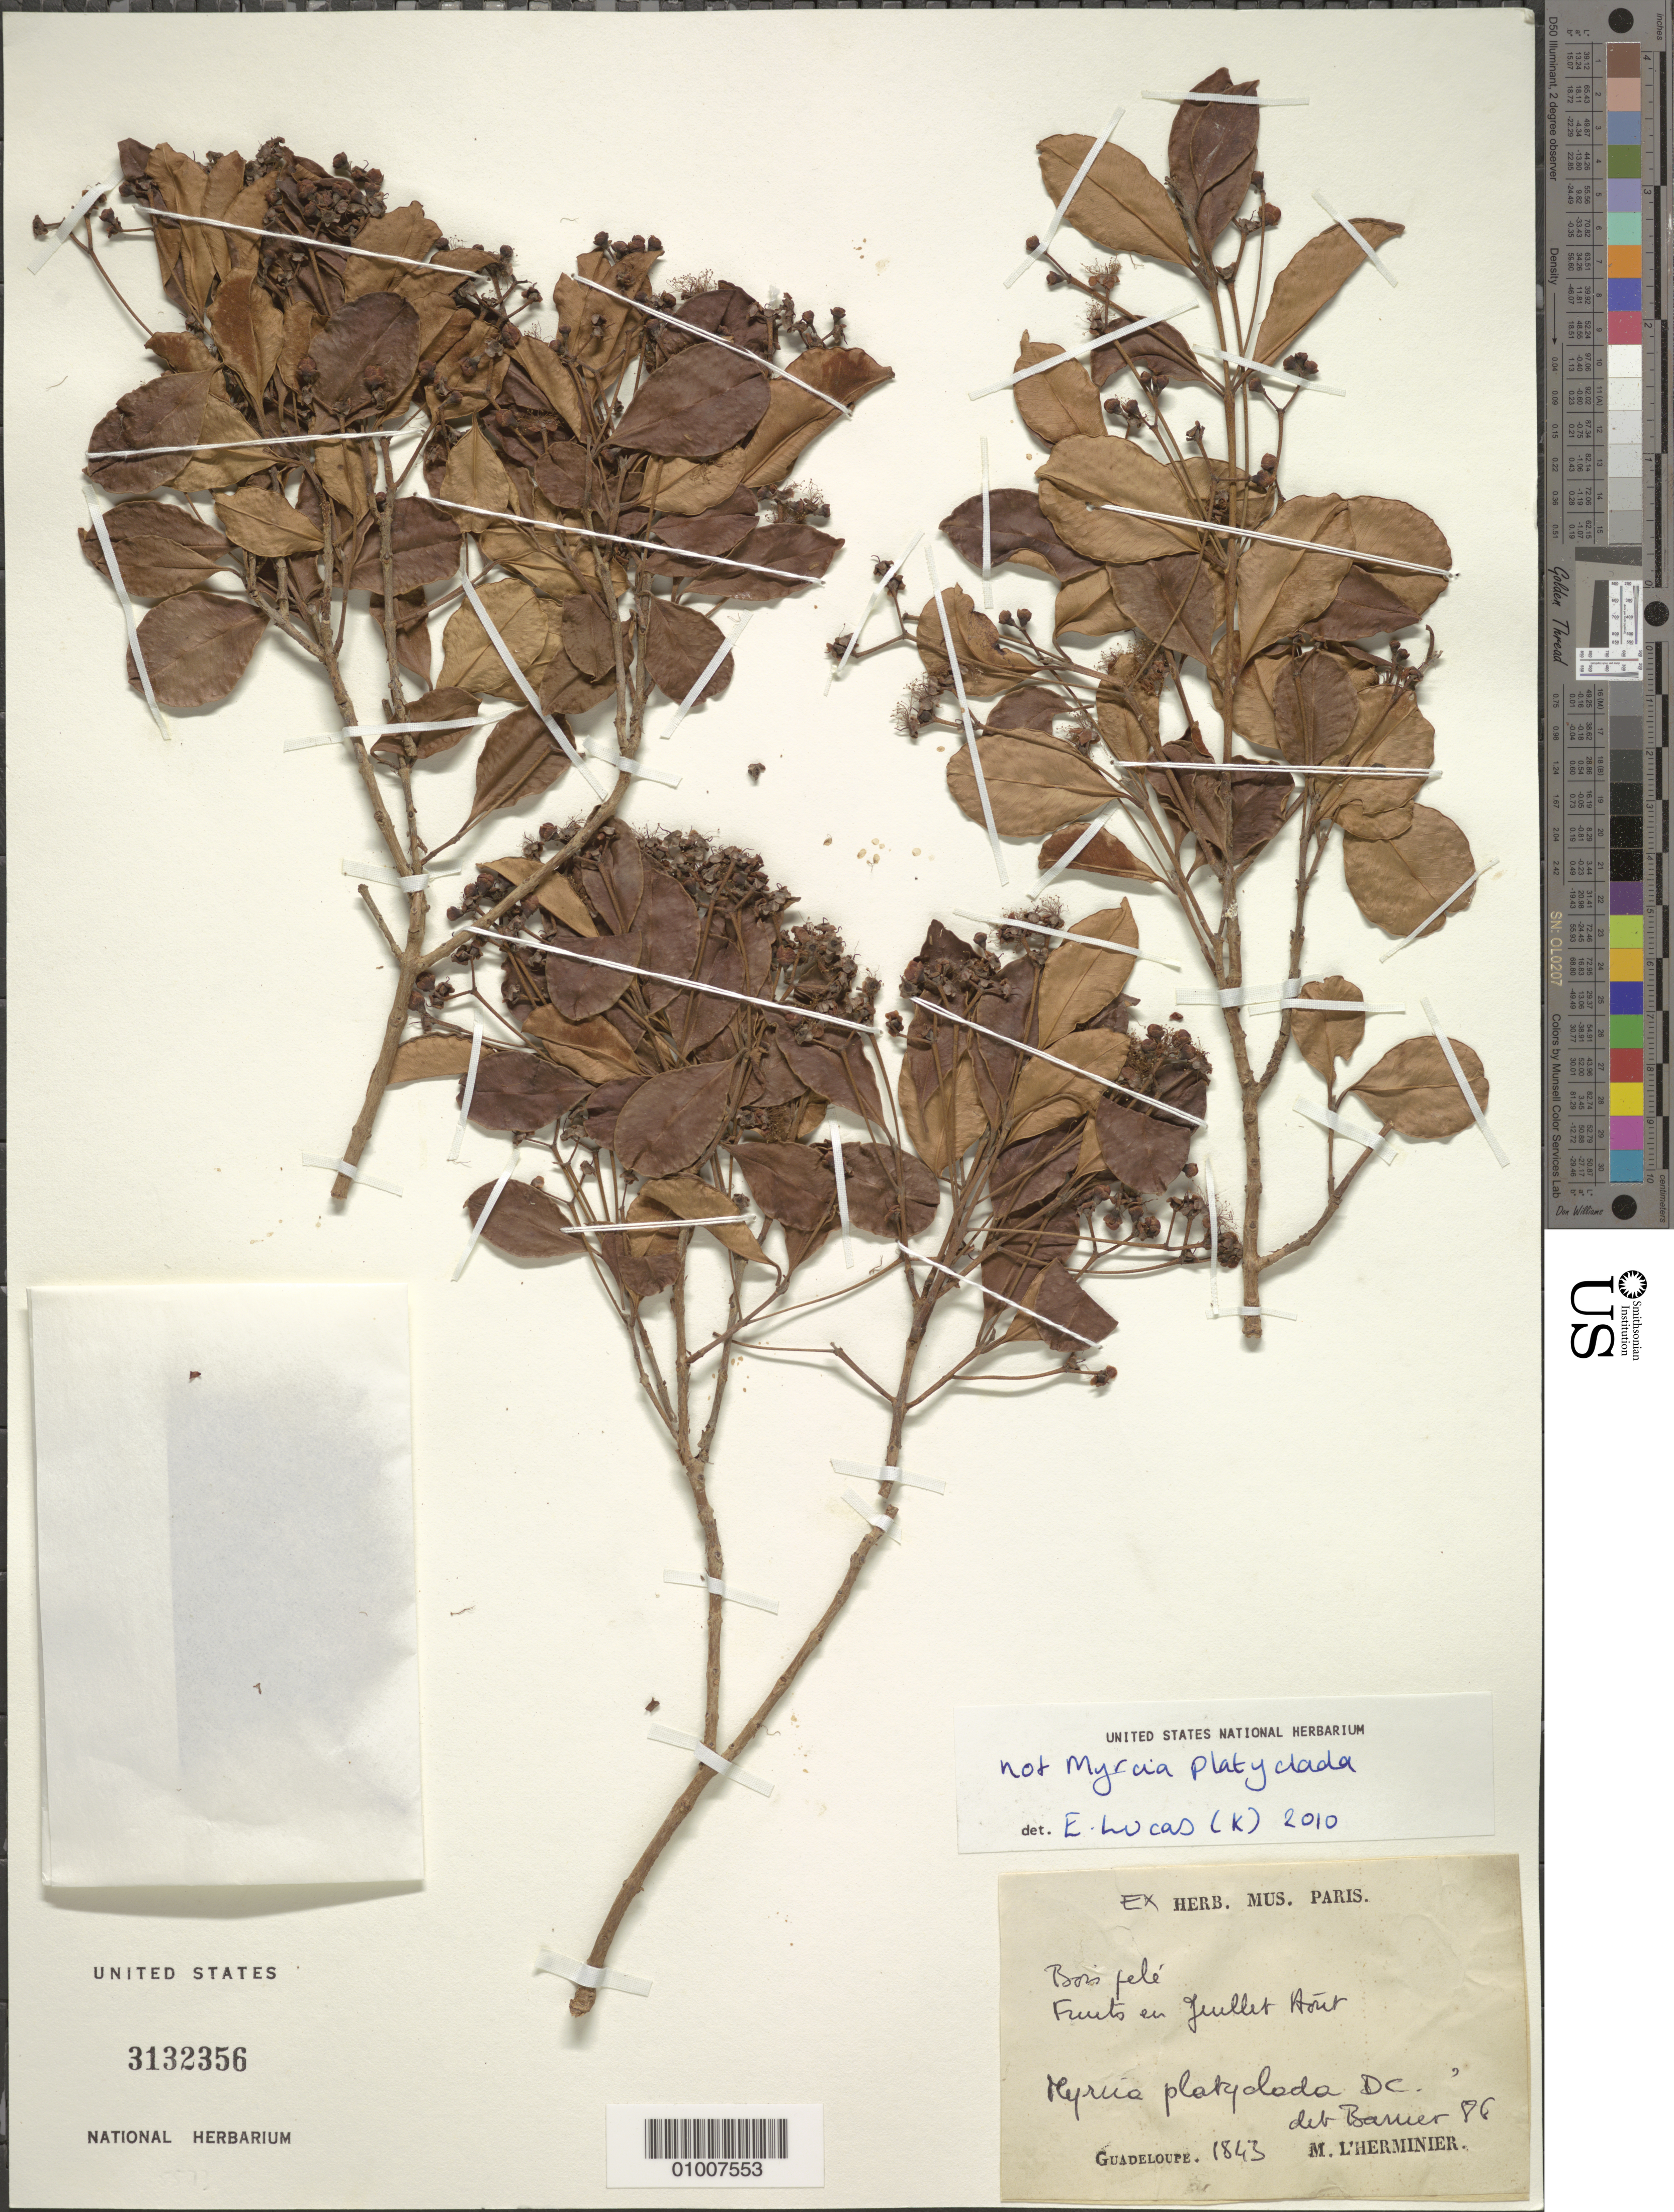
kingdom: Plantae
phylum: Tracheophyta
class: Magnoliopsida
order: Myrtales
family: Myrtaceae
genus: Myrcia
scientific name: Myrcia sp.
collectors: M. L'Herminier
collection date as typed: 1843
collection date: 1843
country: Guadeloupe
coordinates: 0 N, 0 E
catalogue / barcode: US 3132356